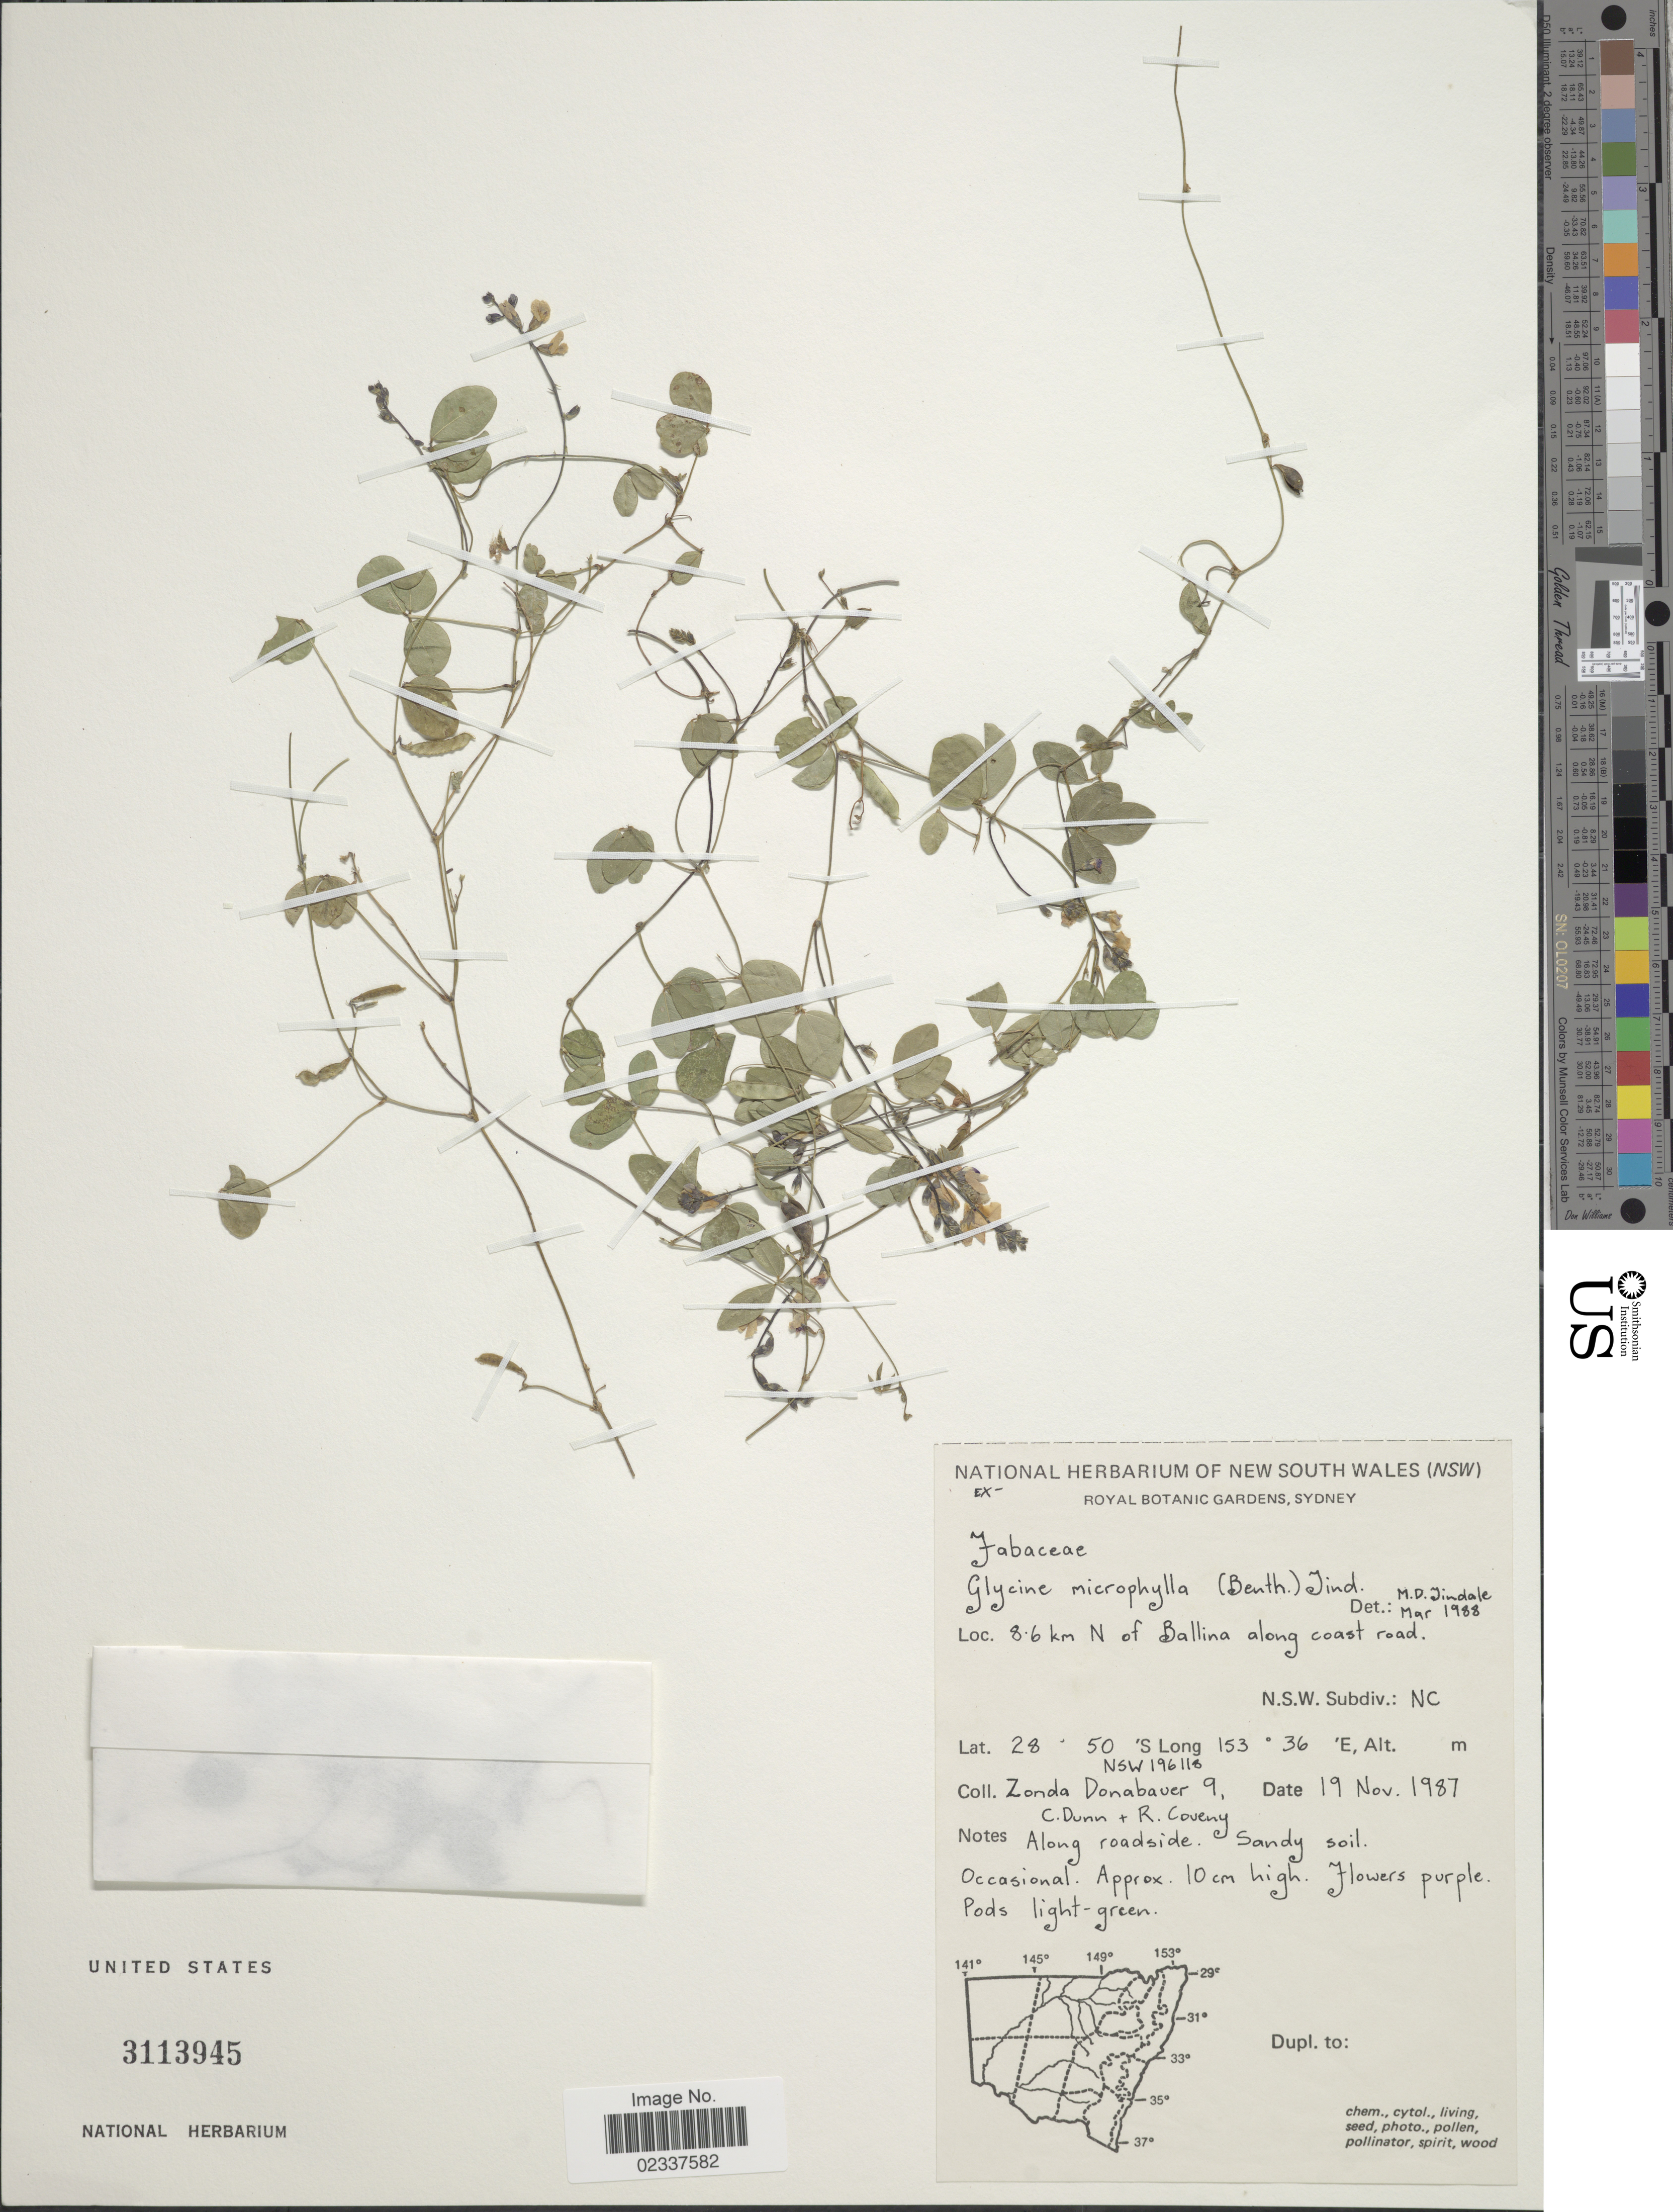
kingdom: Plantae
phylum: Tracheophyta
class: Magnoliopsida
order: Fabales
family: Fabaceae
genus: Glycine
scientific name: Glycine microphylla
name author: (Benth.) Tindale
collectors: Z. Donabauer, C. Dunn & R. Coveny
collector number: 9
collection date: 1987-11-19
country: Australia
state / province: New South Wales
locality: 8.6 km N of Ballina along coast road, NSW 196613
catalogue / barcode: US 3113945